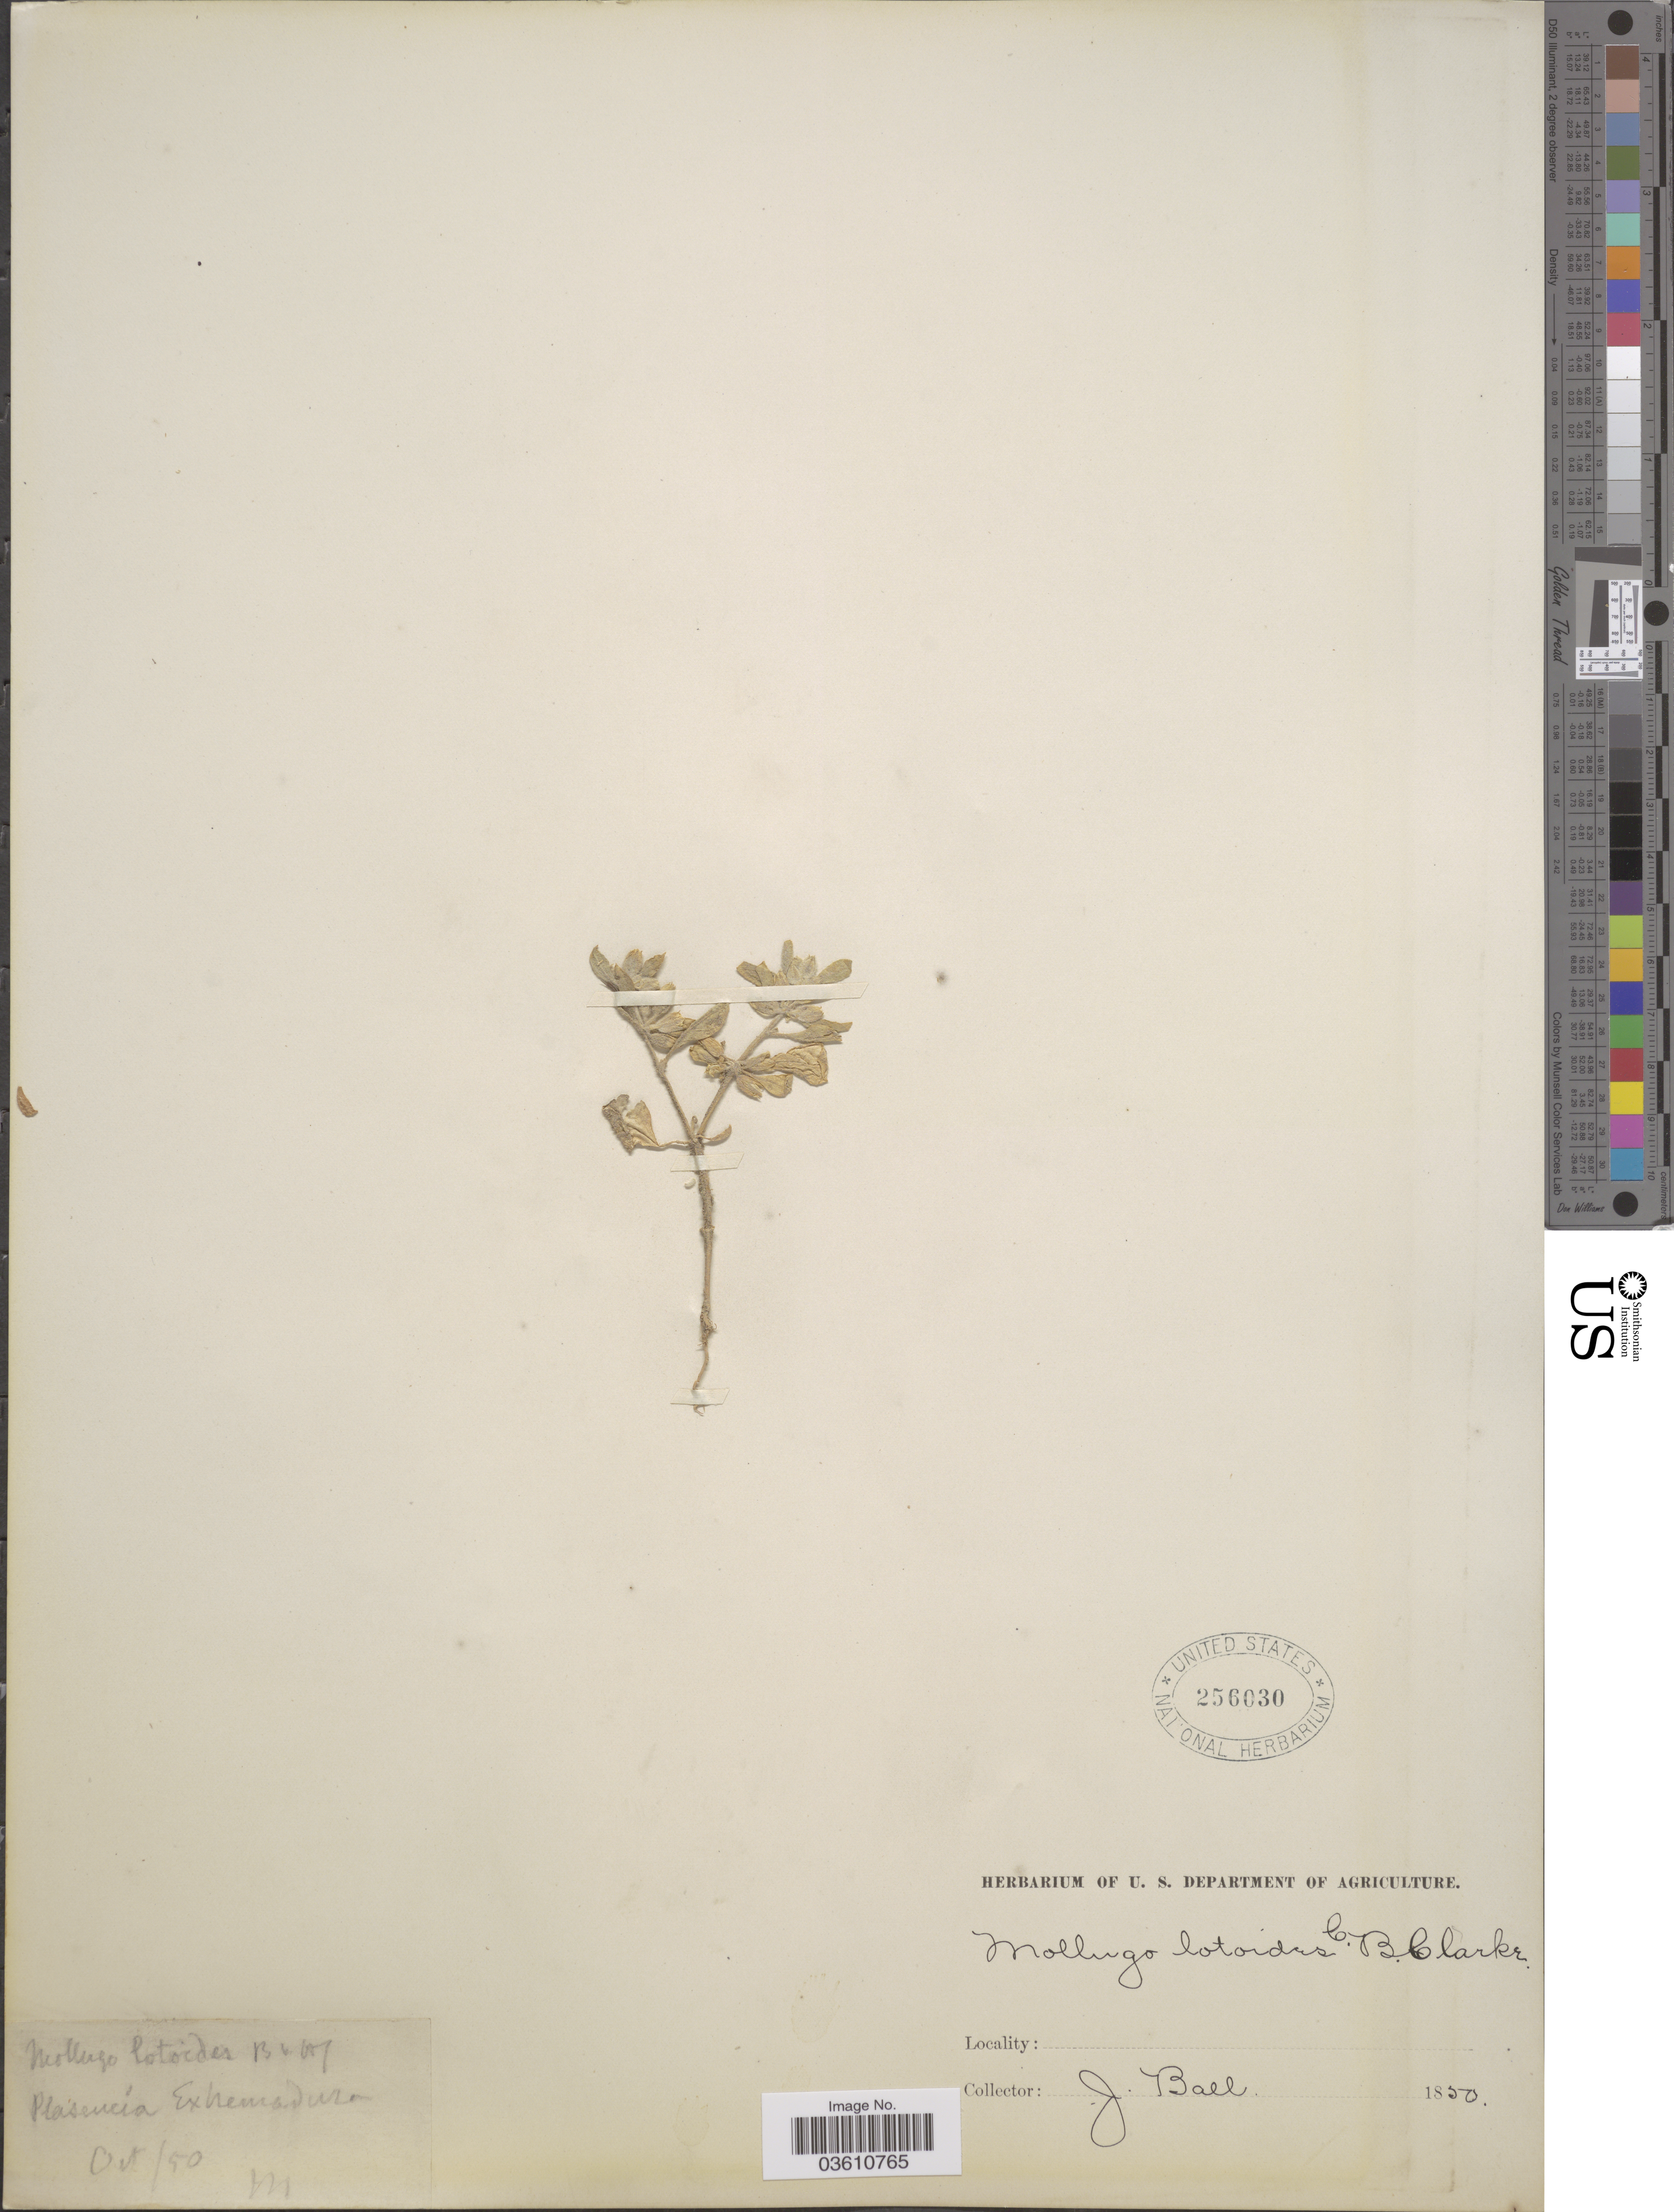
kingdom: Plantae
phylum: Tracheophyta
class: Magnoliopsida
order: Caryophyllales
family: Molluginaceae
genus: Glinus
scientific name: Glinus lotoides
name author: L.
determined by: Strong, Mark T., (BOT), Smithsonian Institution - National Museum of Natural History (UNITED STATES)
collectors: J. Ball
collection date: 1850-10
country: Spain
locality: Plasencía Extremadura.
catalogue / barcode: US 256030